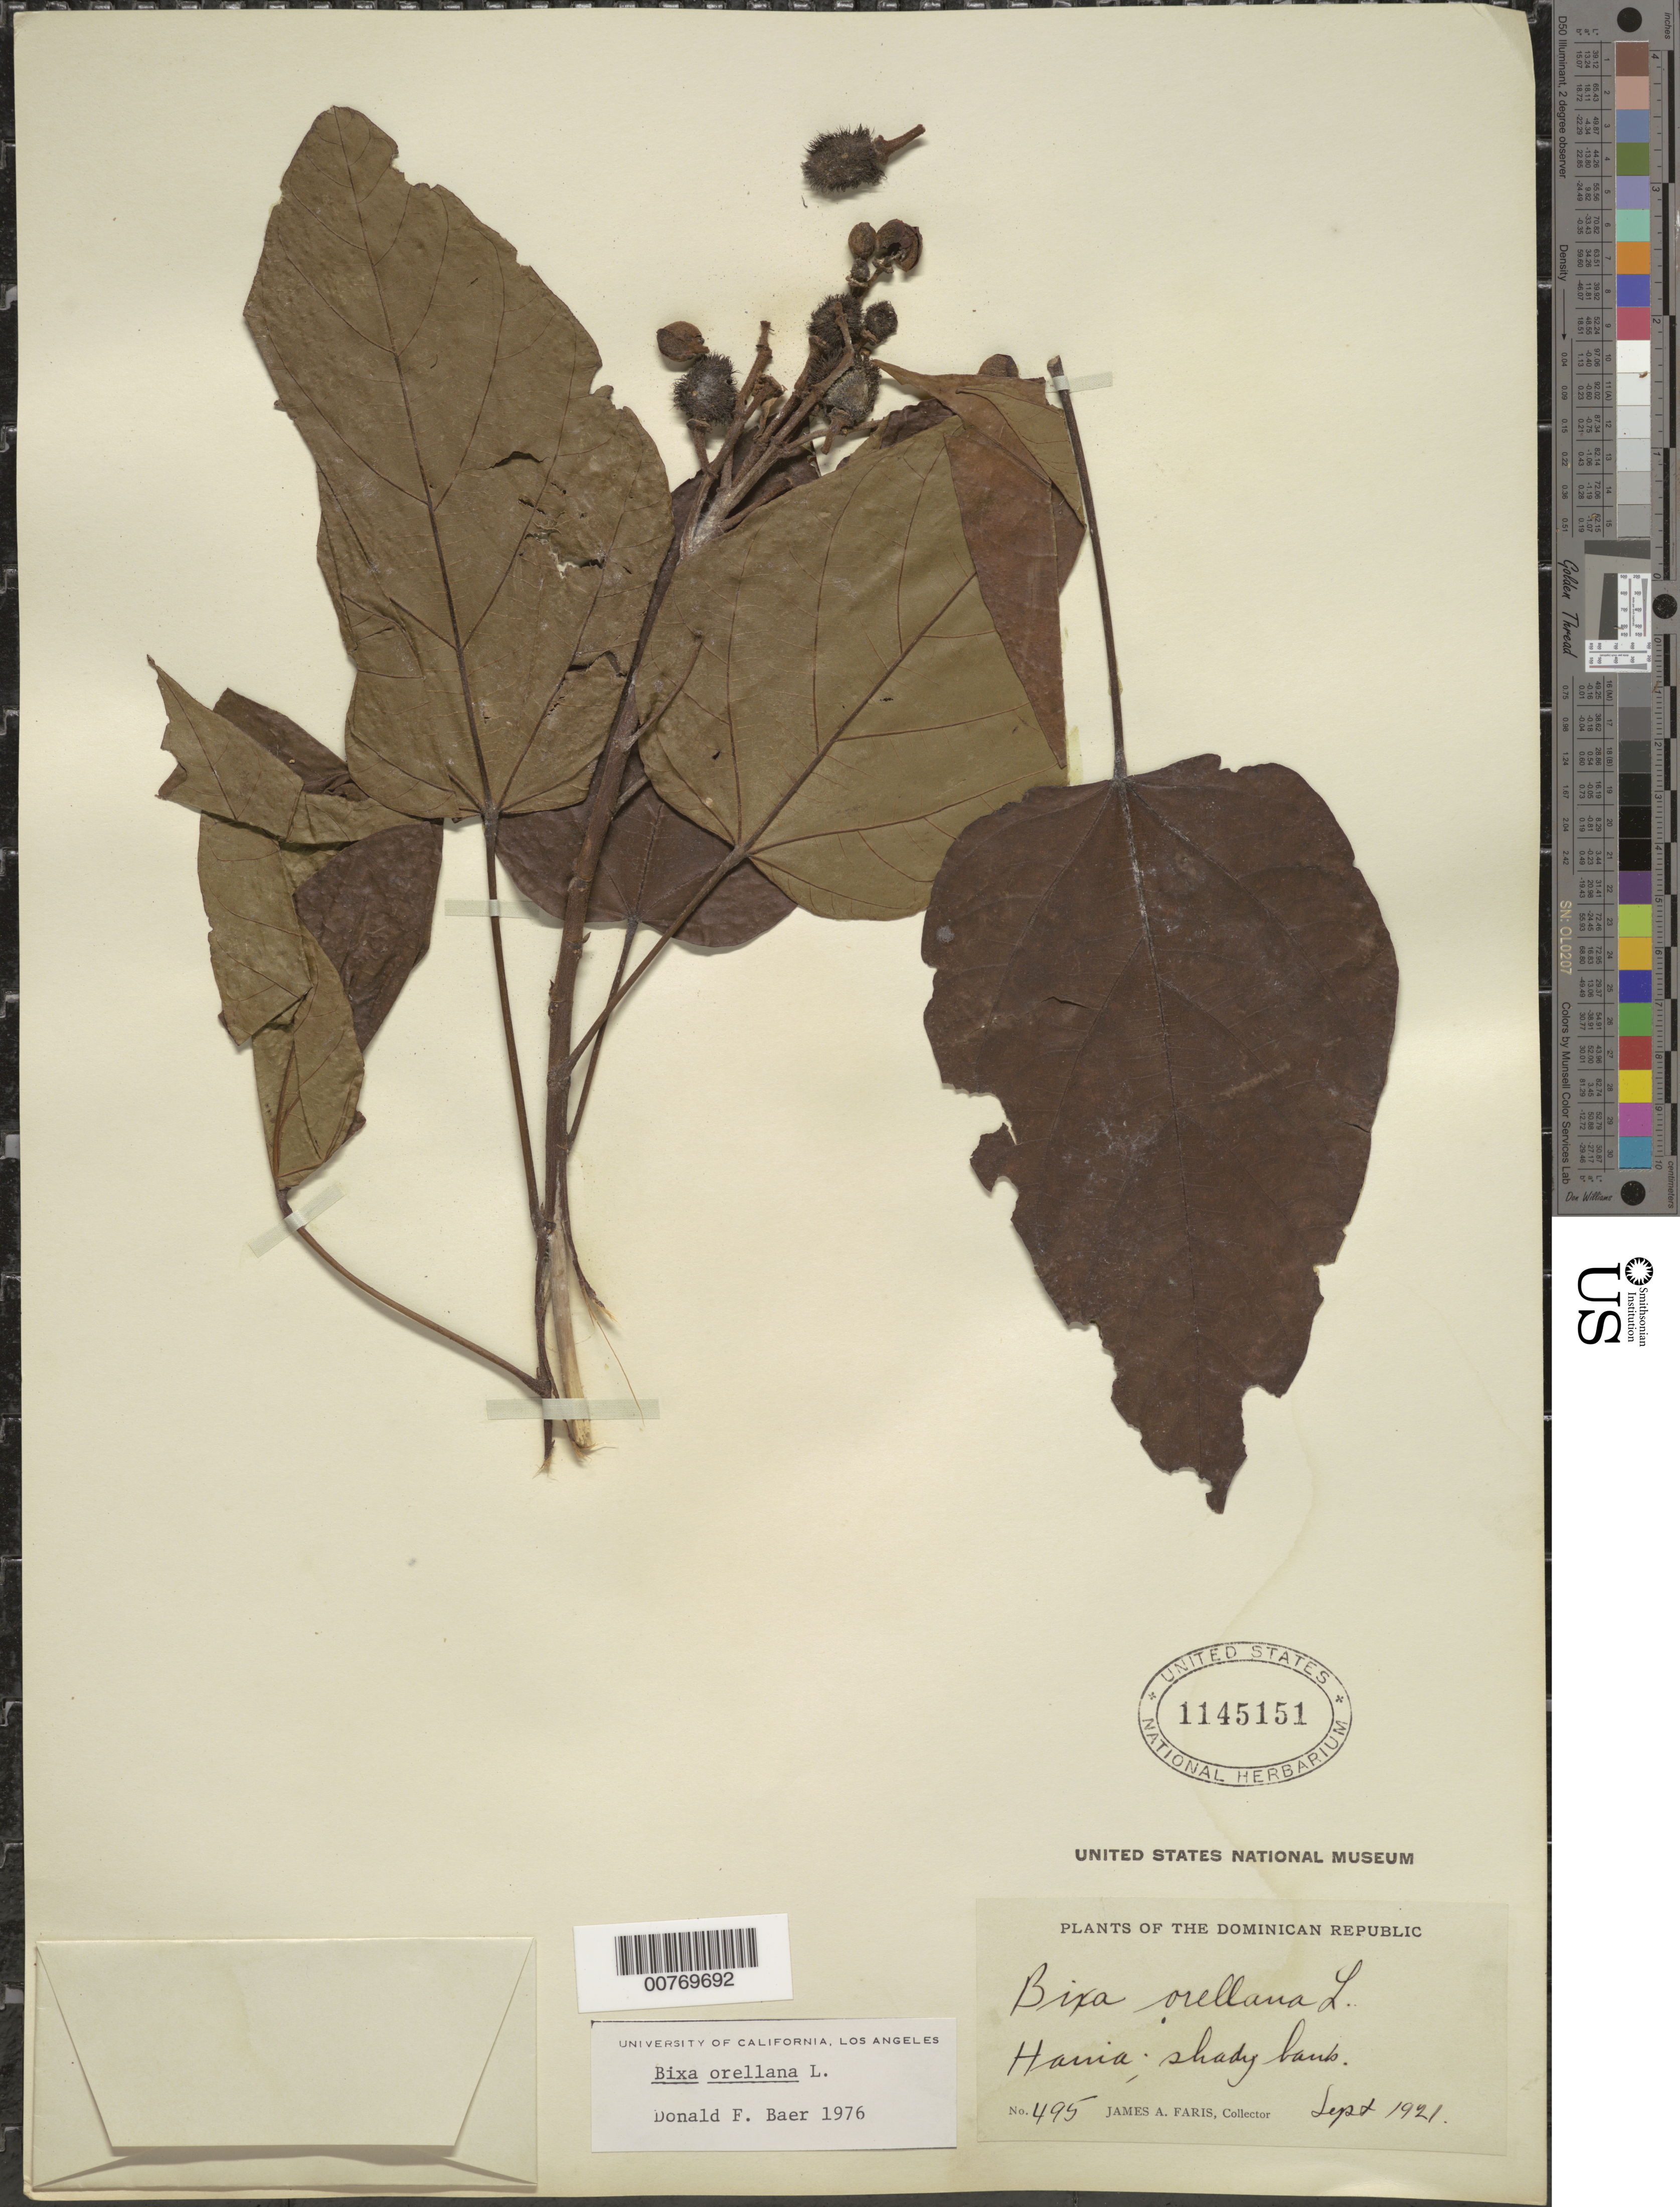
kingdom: Plantae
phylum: Tracheophyta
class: Magnoliopsida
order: Malvales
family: Bixaceae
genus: Bixa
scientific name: Bixa orellana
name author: L.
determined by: Baer, D. F.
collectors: J. Faris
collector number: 495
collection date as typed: Sep 1910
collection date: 1910-09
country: Dominican Republic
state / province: San Cristóbal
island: Hispaniola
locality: Haiva.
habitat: Shady land.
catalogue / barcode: US 1145151